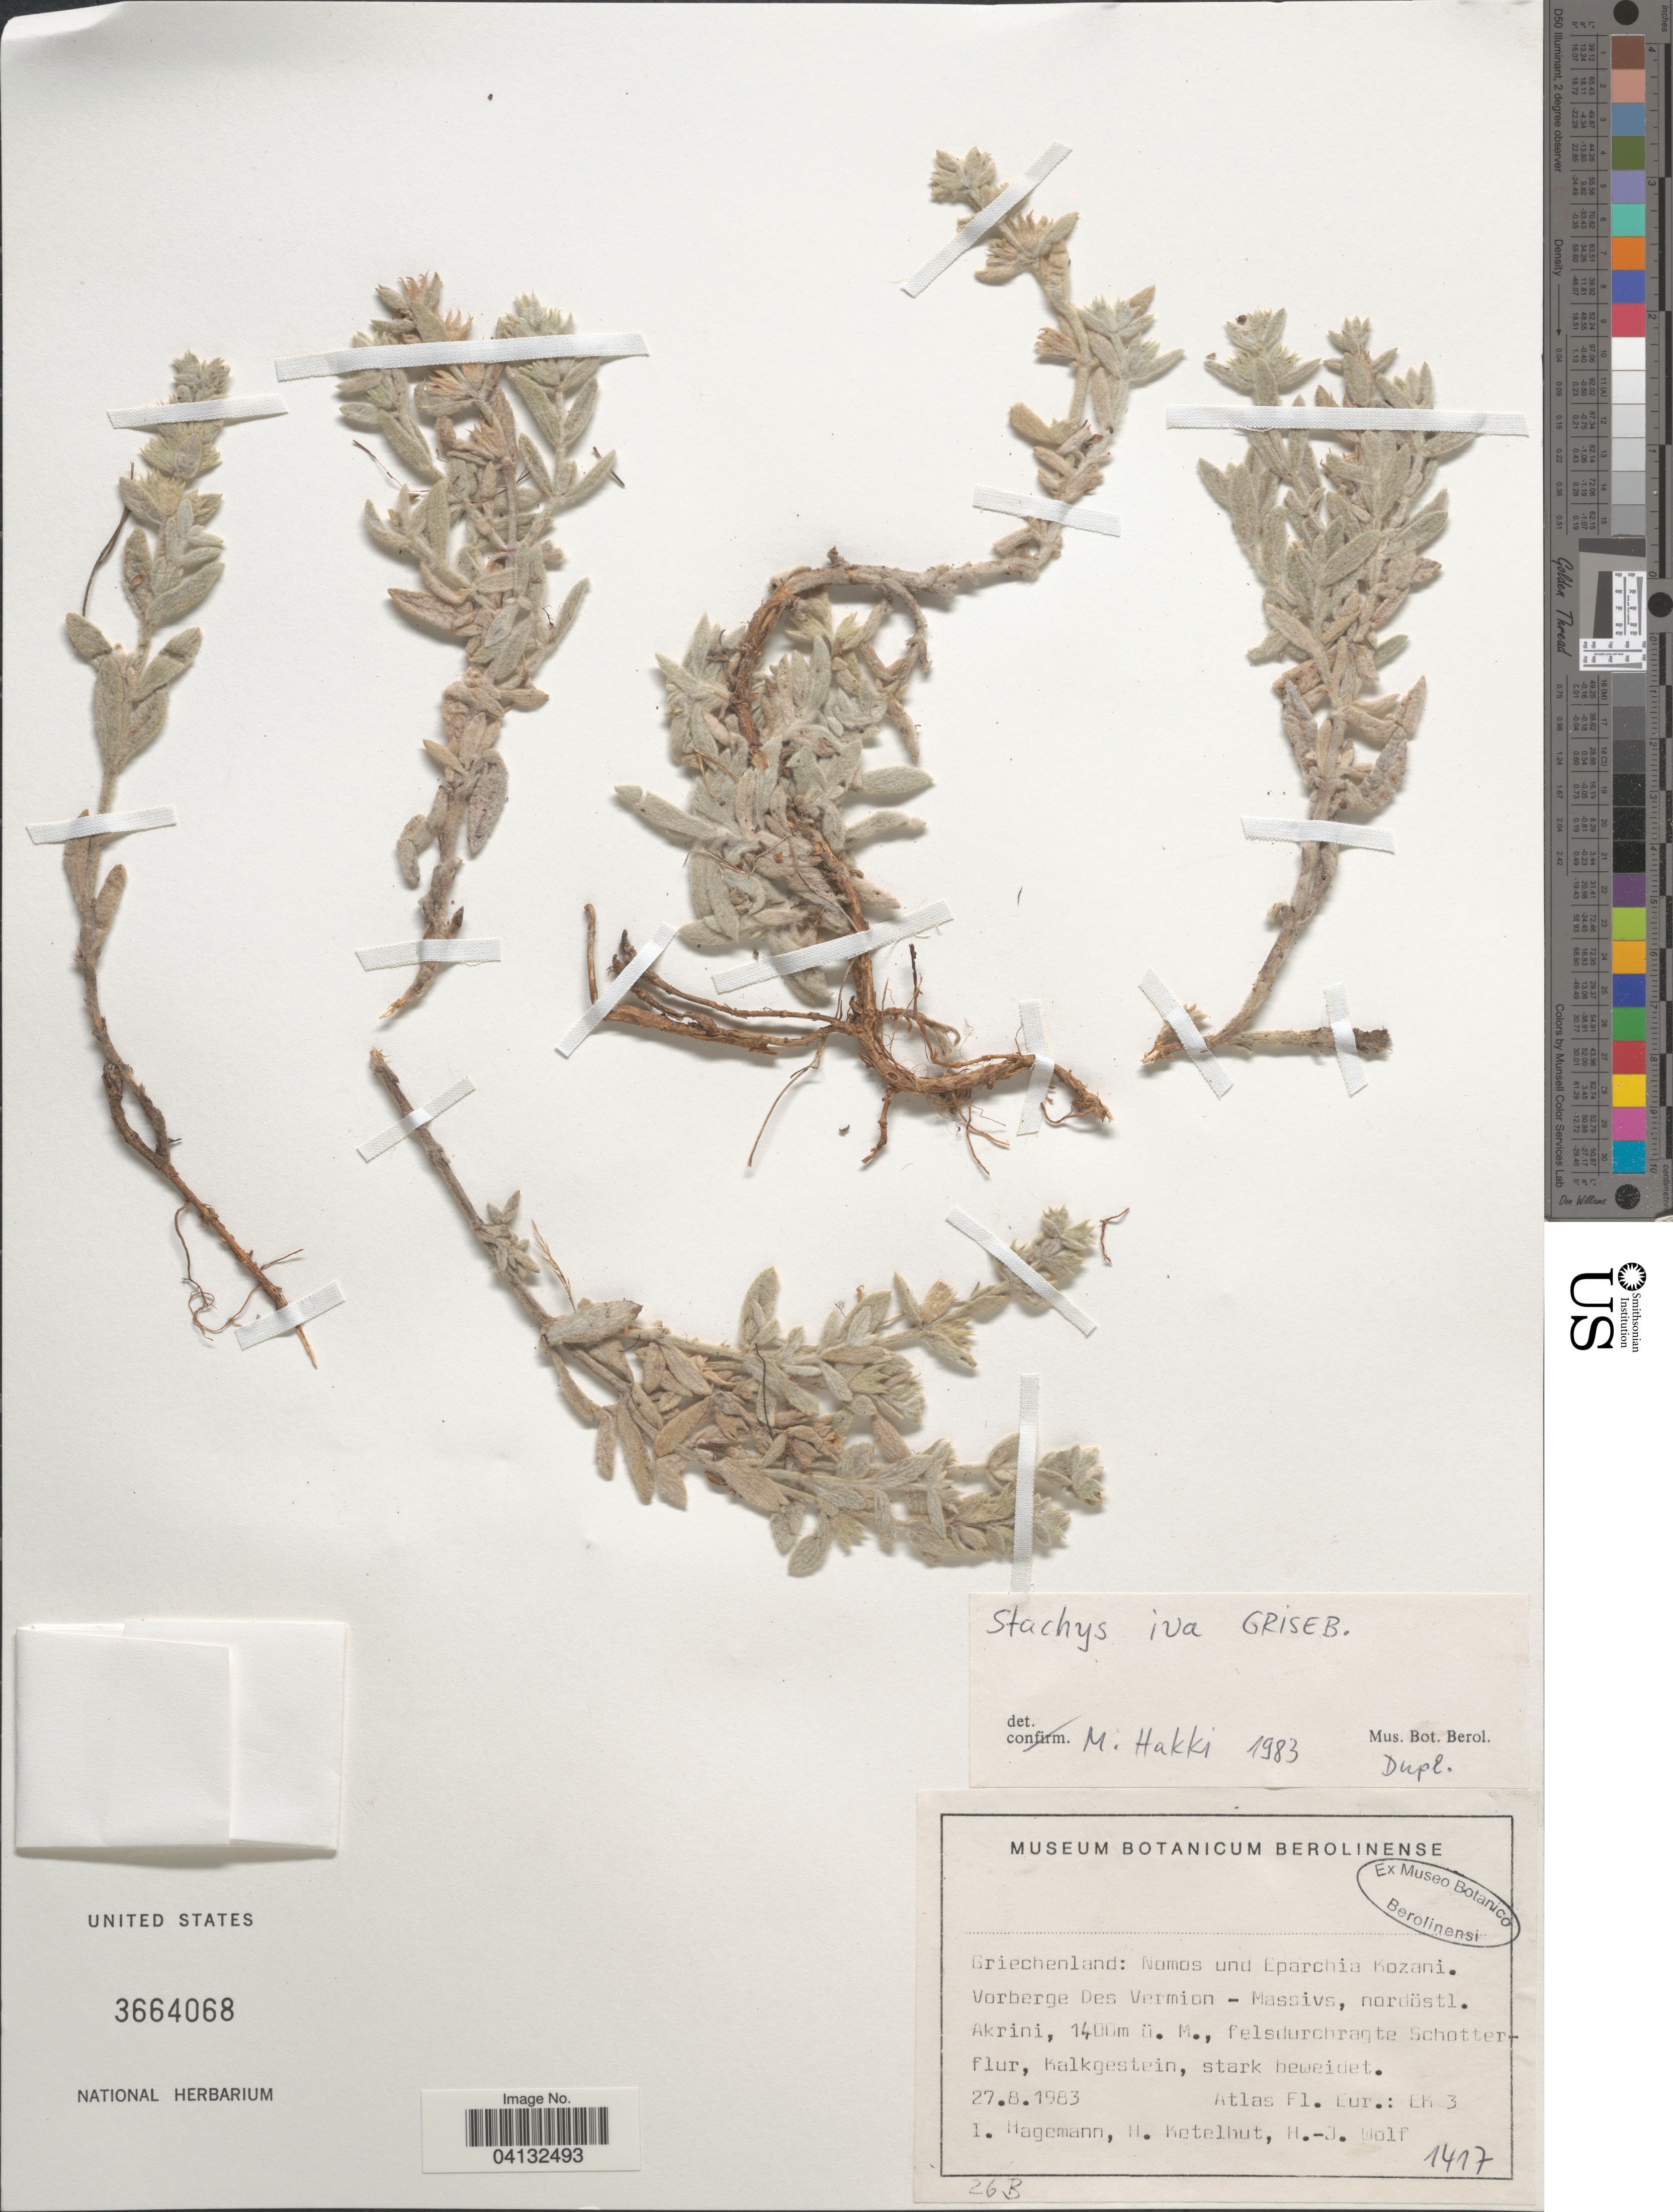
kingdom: Plantae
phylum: Tracheophyta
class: Magnoliopsida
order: Lamiales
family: Lamiaceae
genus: Stachys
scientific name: Stachys iva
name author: Griseb.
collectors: I. Hagemann, H. Ketelhut & H. Wolf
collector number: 1417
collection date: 1983-08-27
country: Greece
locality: Griechenland: Nomos und Eparchia Kozani. Vorberge Des Vermion - Massivs, nordöstl. Arkini, felsdurchragte Schotterflur, Kalkgestein, stark beweidet.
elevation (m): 1400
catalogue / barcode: US 3664068